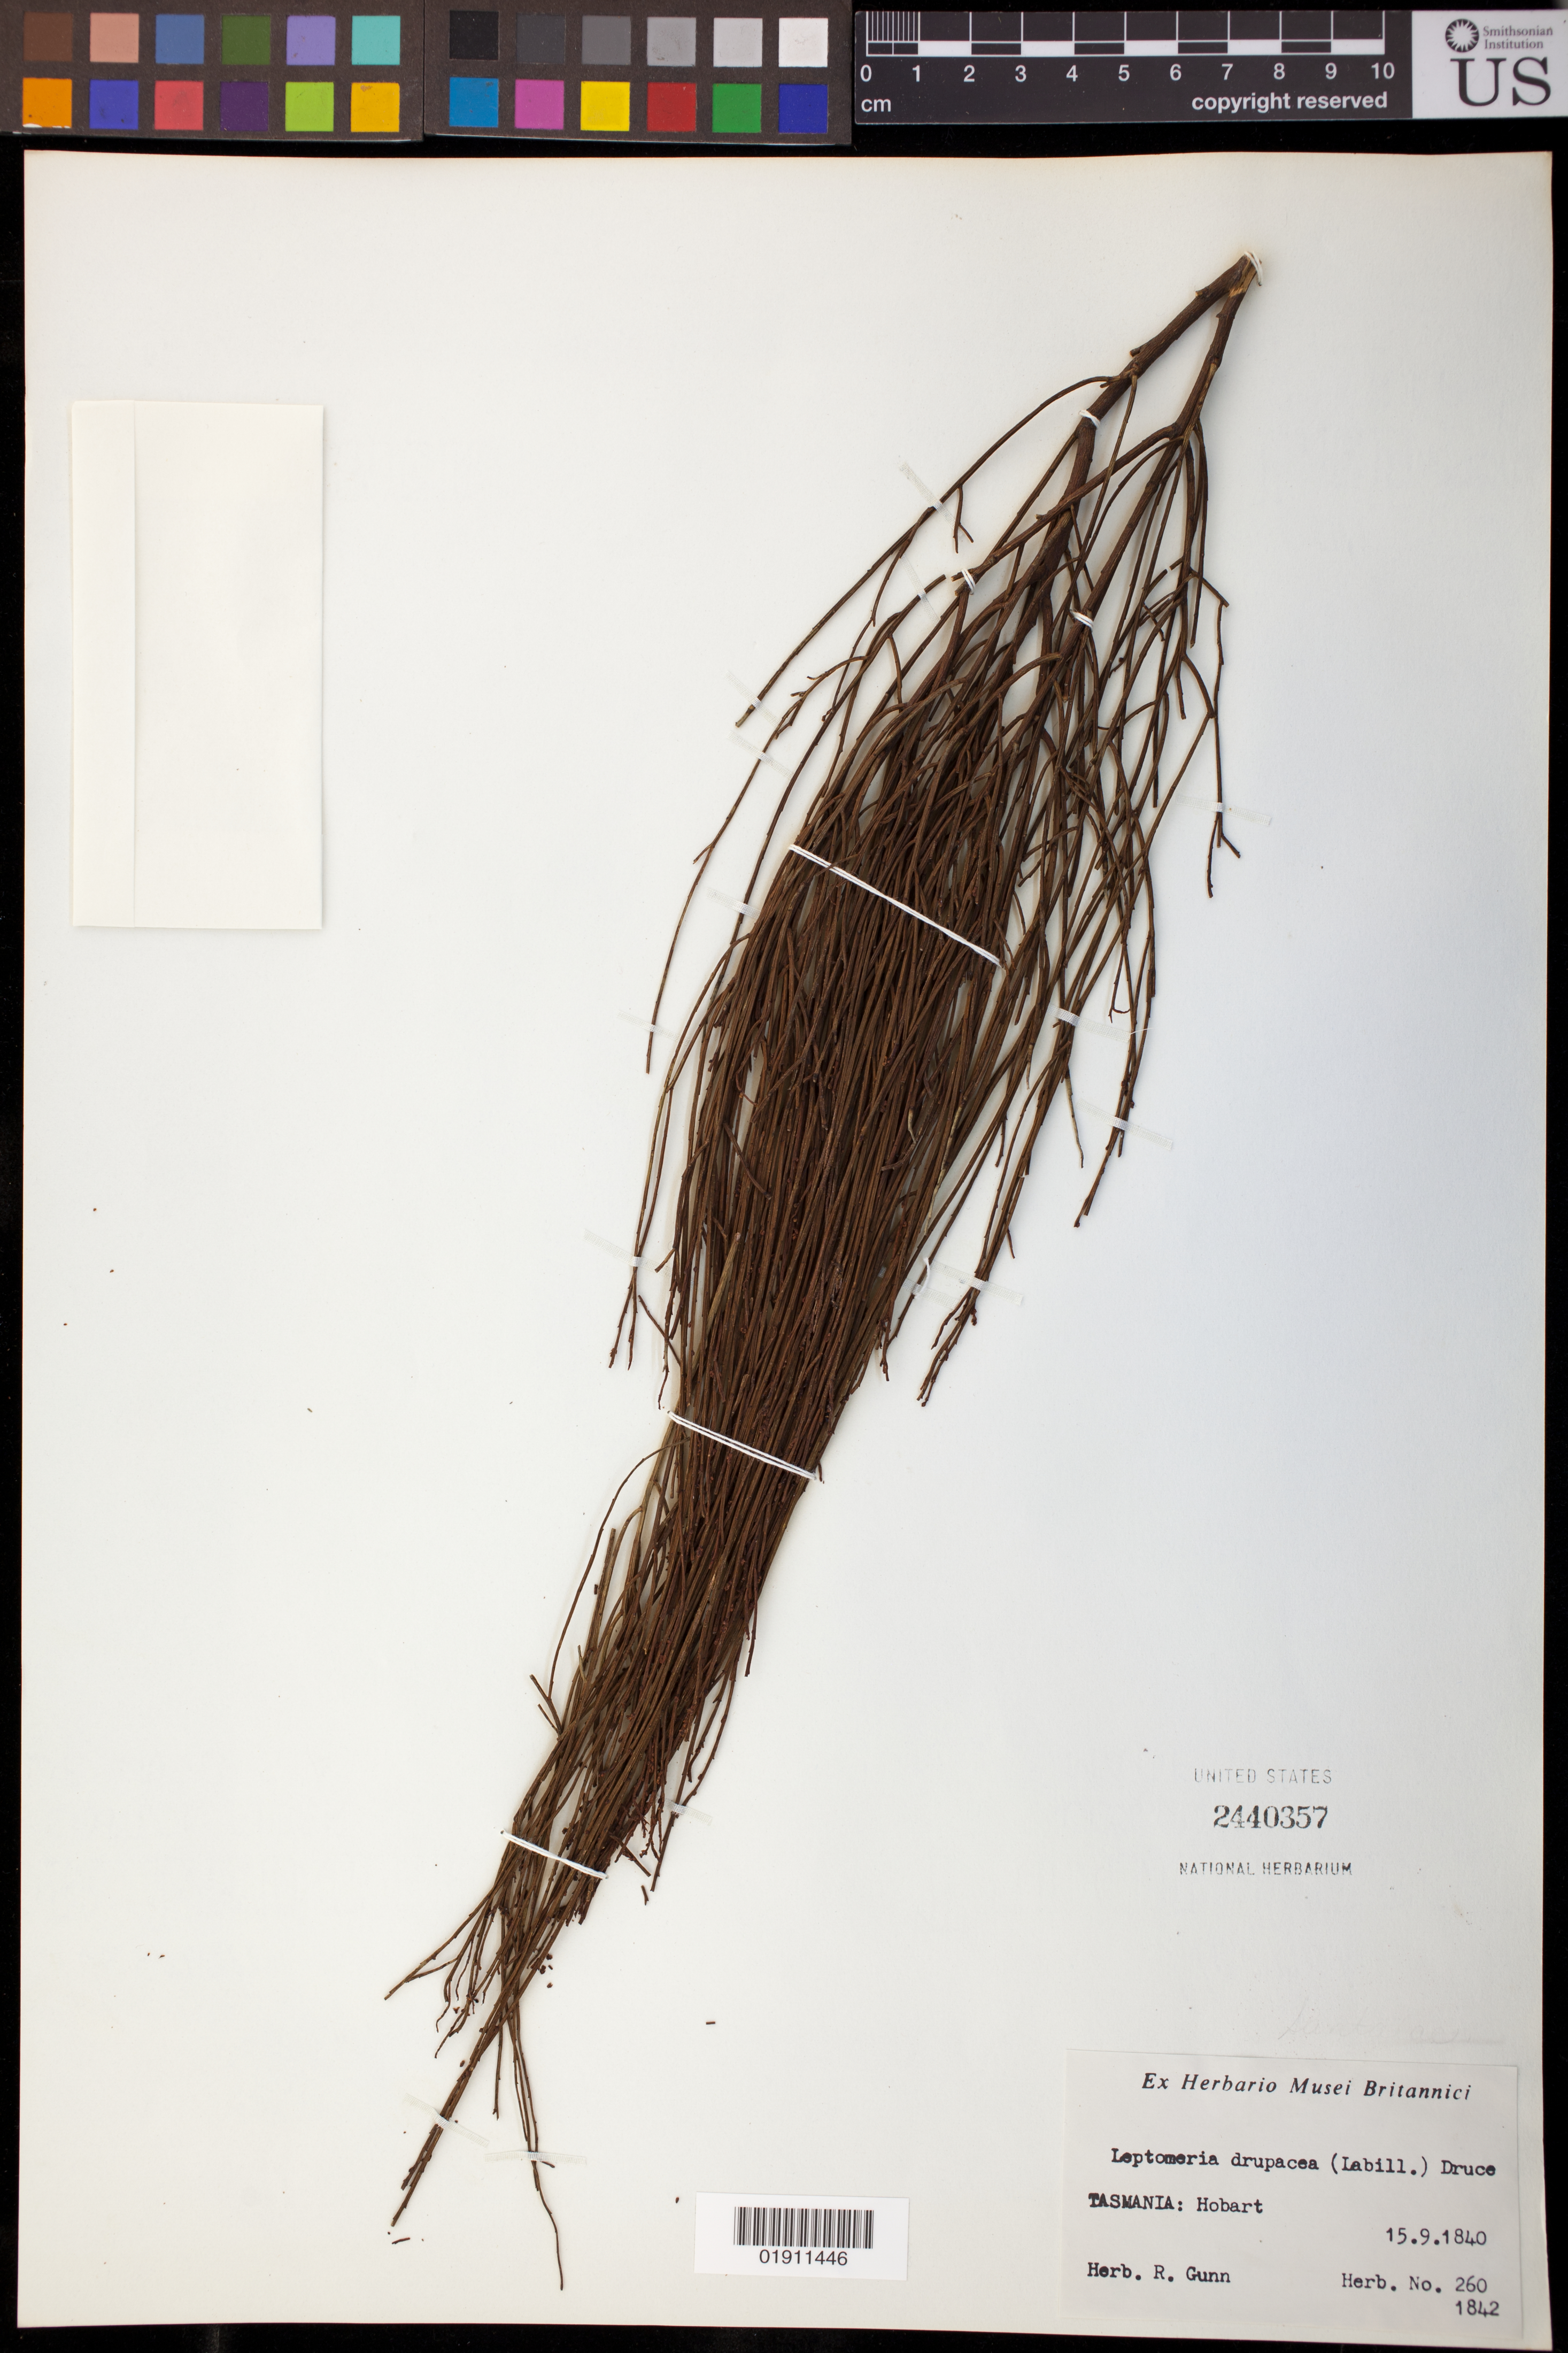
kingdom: Plantae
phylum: Tracheophyta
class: Magnoliopsida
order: Santalales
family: Amphorogynaceae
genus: Leptomeria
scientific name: Leptomeria drupacea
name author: (Labill.) Druce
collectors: R. Gunn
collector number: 260 1842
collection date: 1840-09-15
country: Australia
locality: Hobart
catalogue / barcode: US 2440357